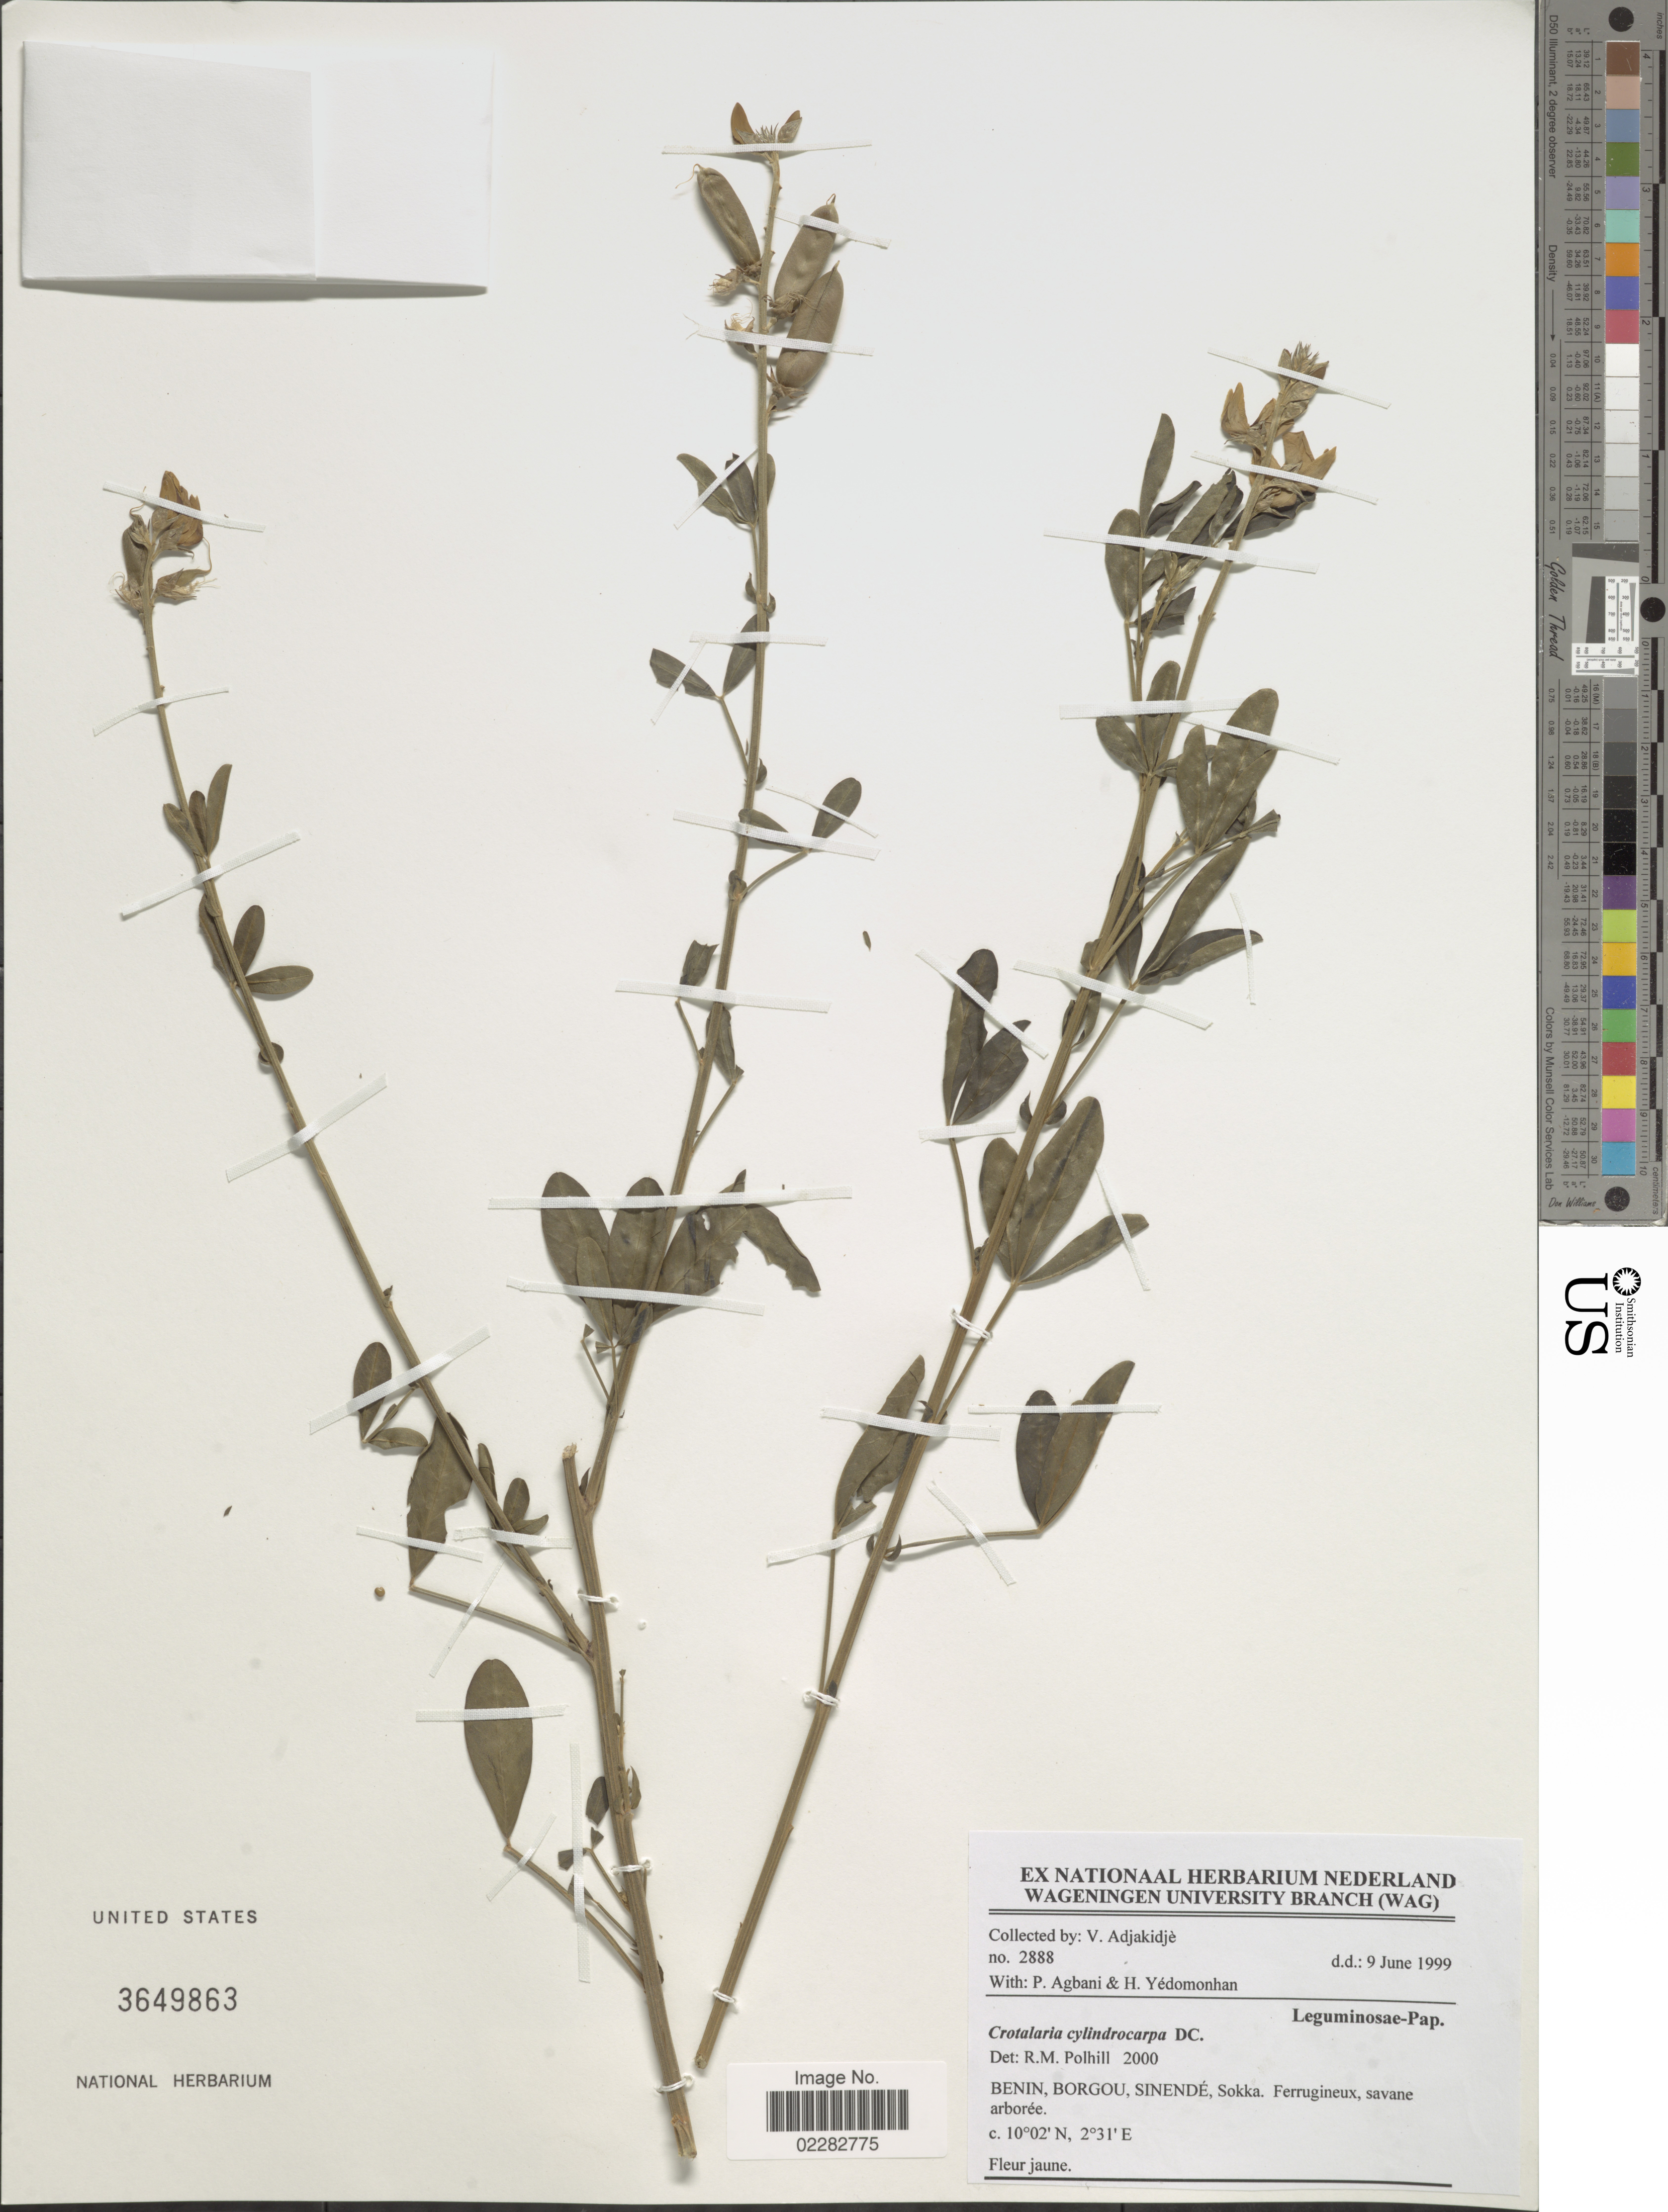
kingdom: Plantae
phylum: Tracheophyta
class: Magnoliopsida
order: Fabales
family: Fabaceae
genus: Crotalaria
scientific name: Crotalaria cylindrocarpa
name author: DC.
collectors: V. Adjakidjè, P. Agbani & H. Yedomonhan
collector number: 2888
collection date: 1999-06-09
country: Benin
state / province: Borgou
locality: Sinende, Sokka.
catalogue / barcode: US 3649863